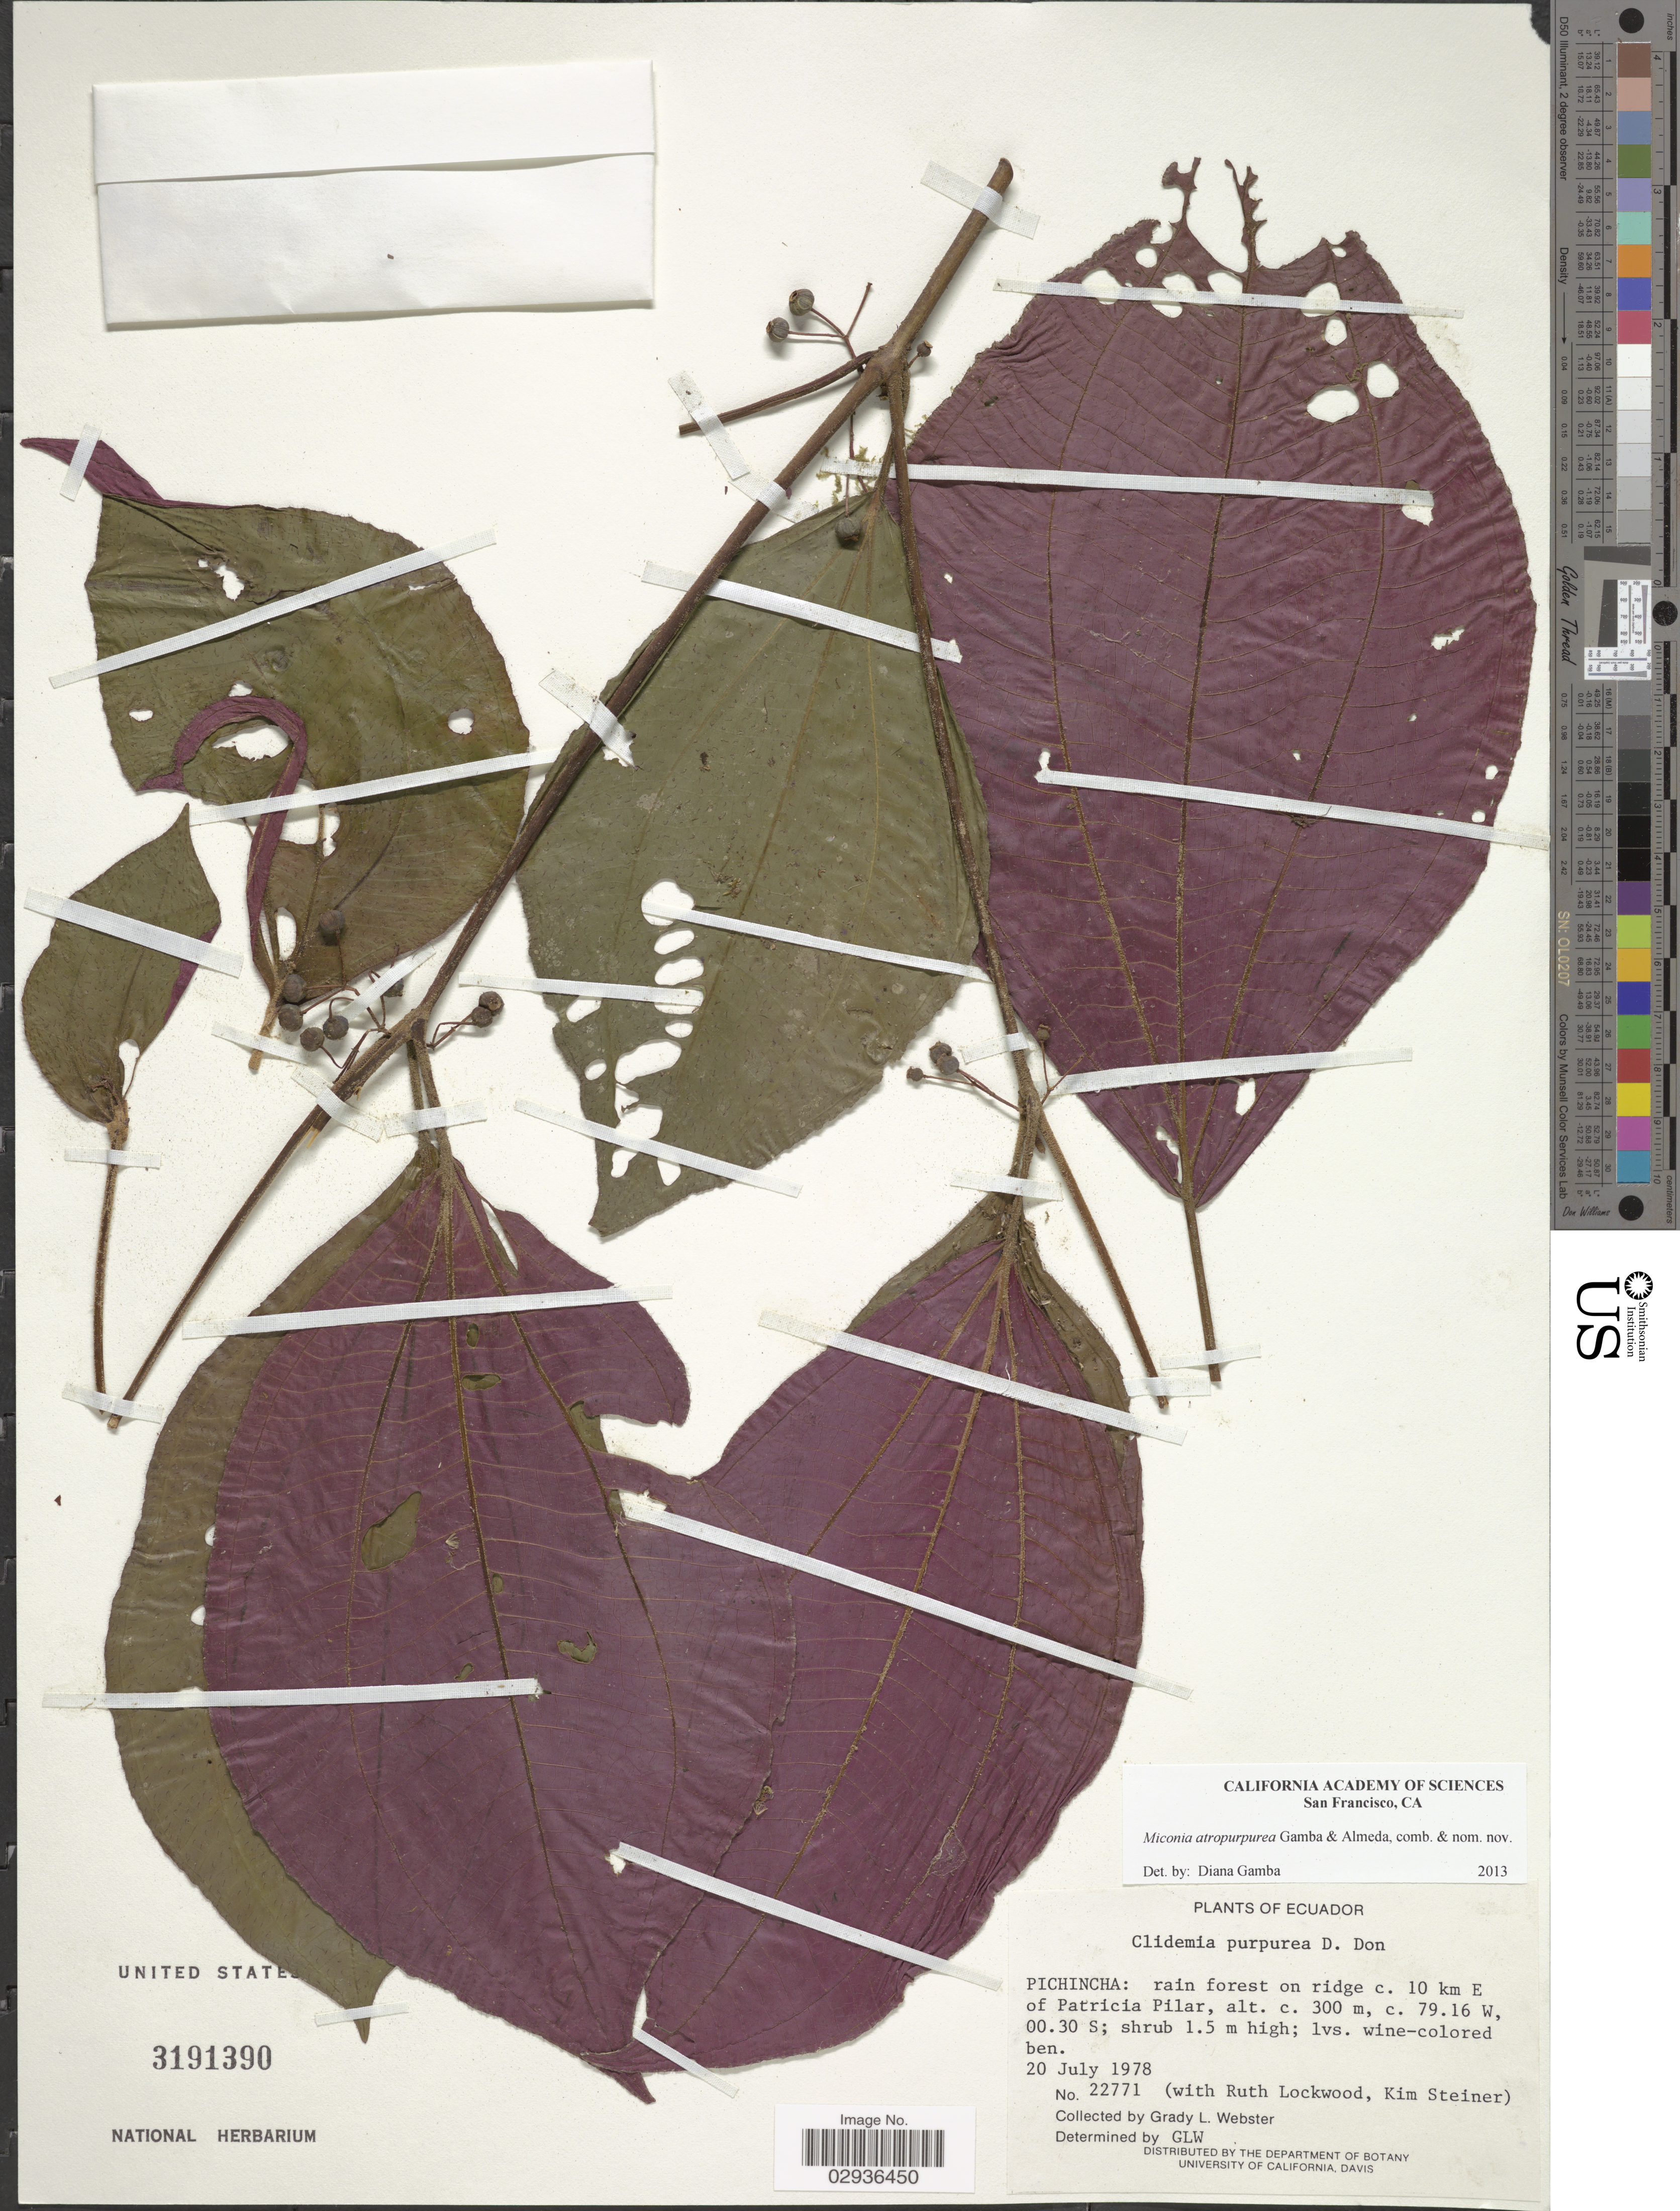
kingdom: Plantae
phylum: Tracheophyta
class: Magnoliopsida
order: Myrtales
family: Melastomataceae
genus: Miconia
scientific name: Miconia atropurpurea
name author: Gamba & Almeda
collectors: G. L. Webster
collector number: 22771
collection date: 1978-07-20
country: Ecuador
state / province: Pichincha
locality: Rain forest on ridge c. 10 km E of Patricia Pilar.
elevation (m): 300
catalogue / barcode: US 3191390